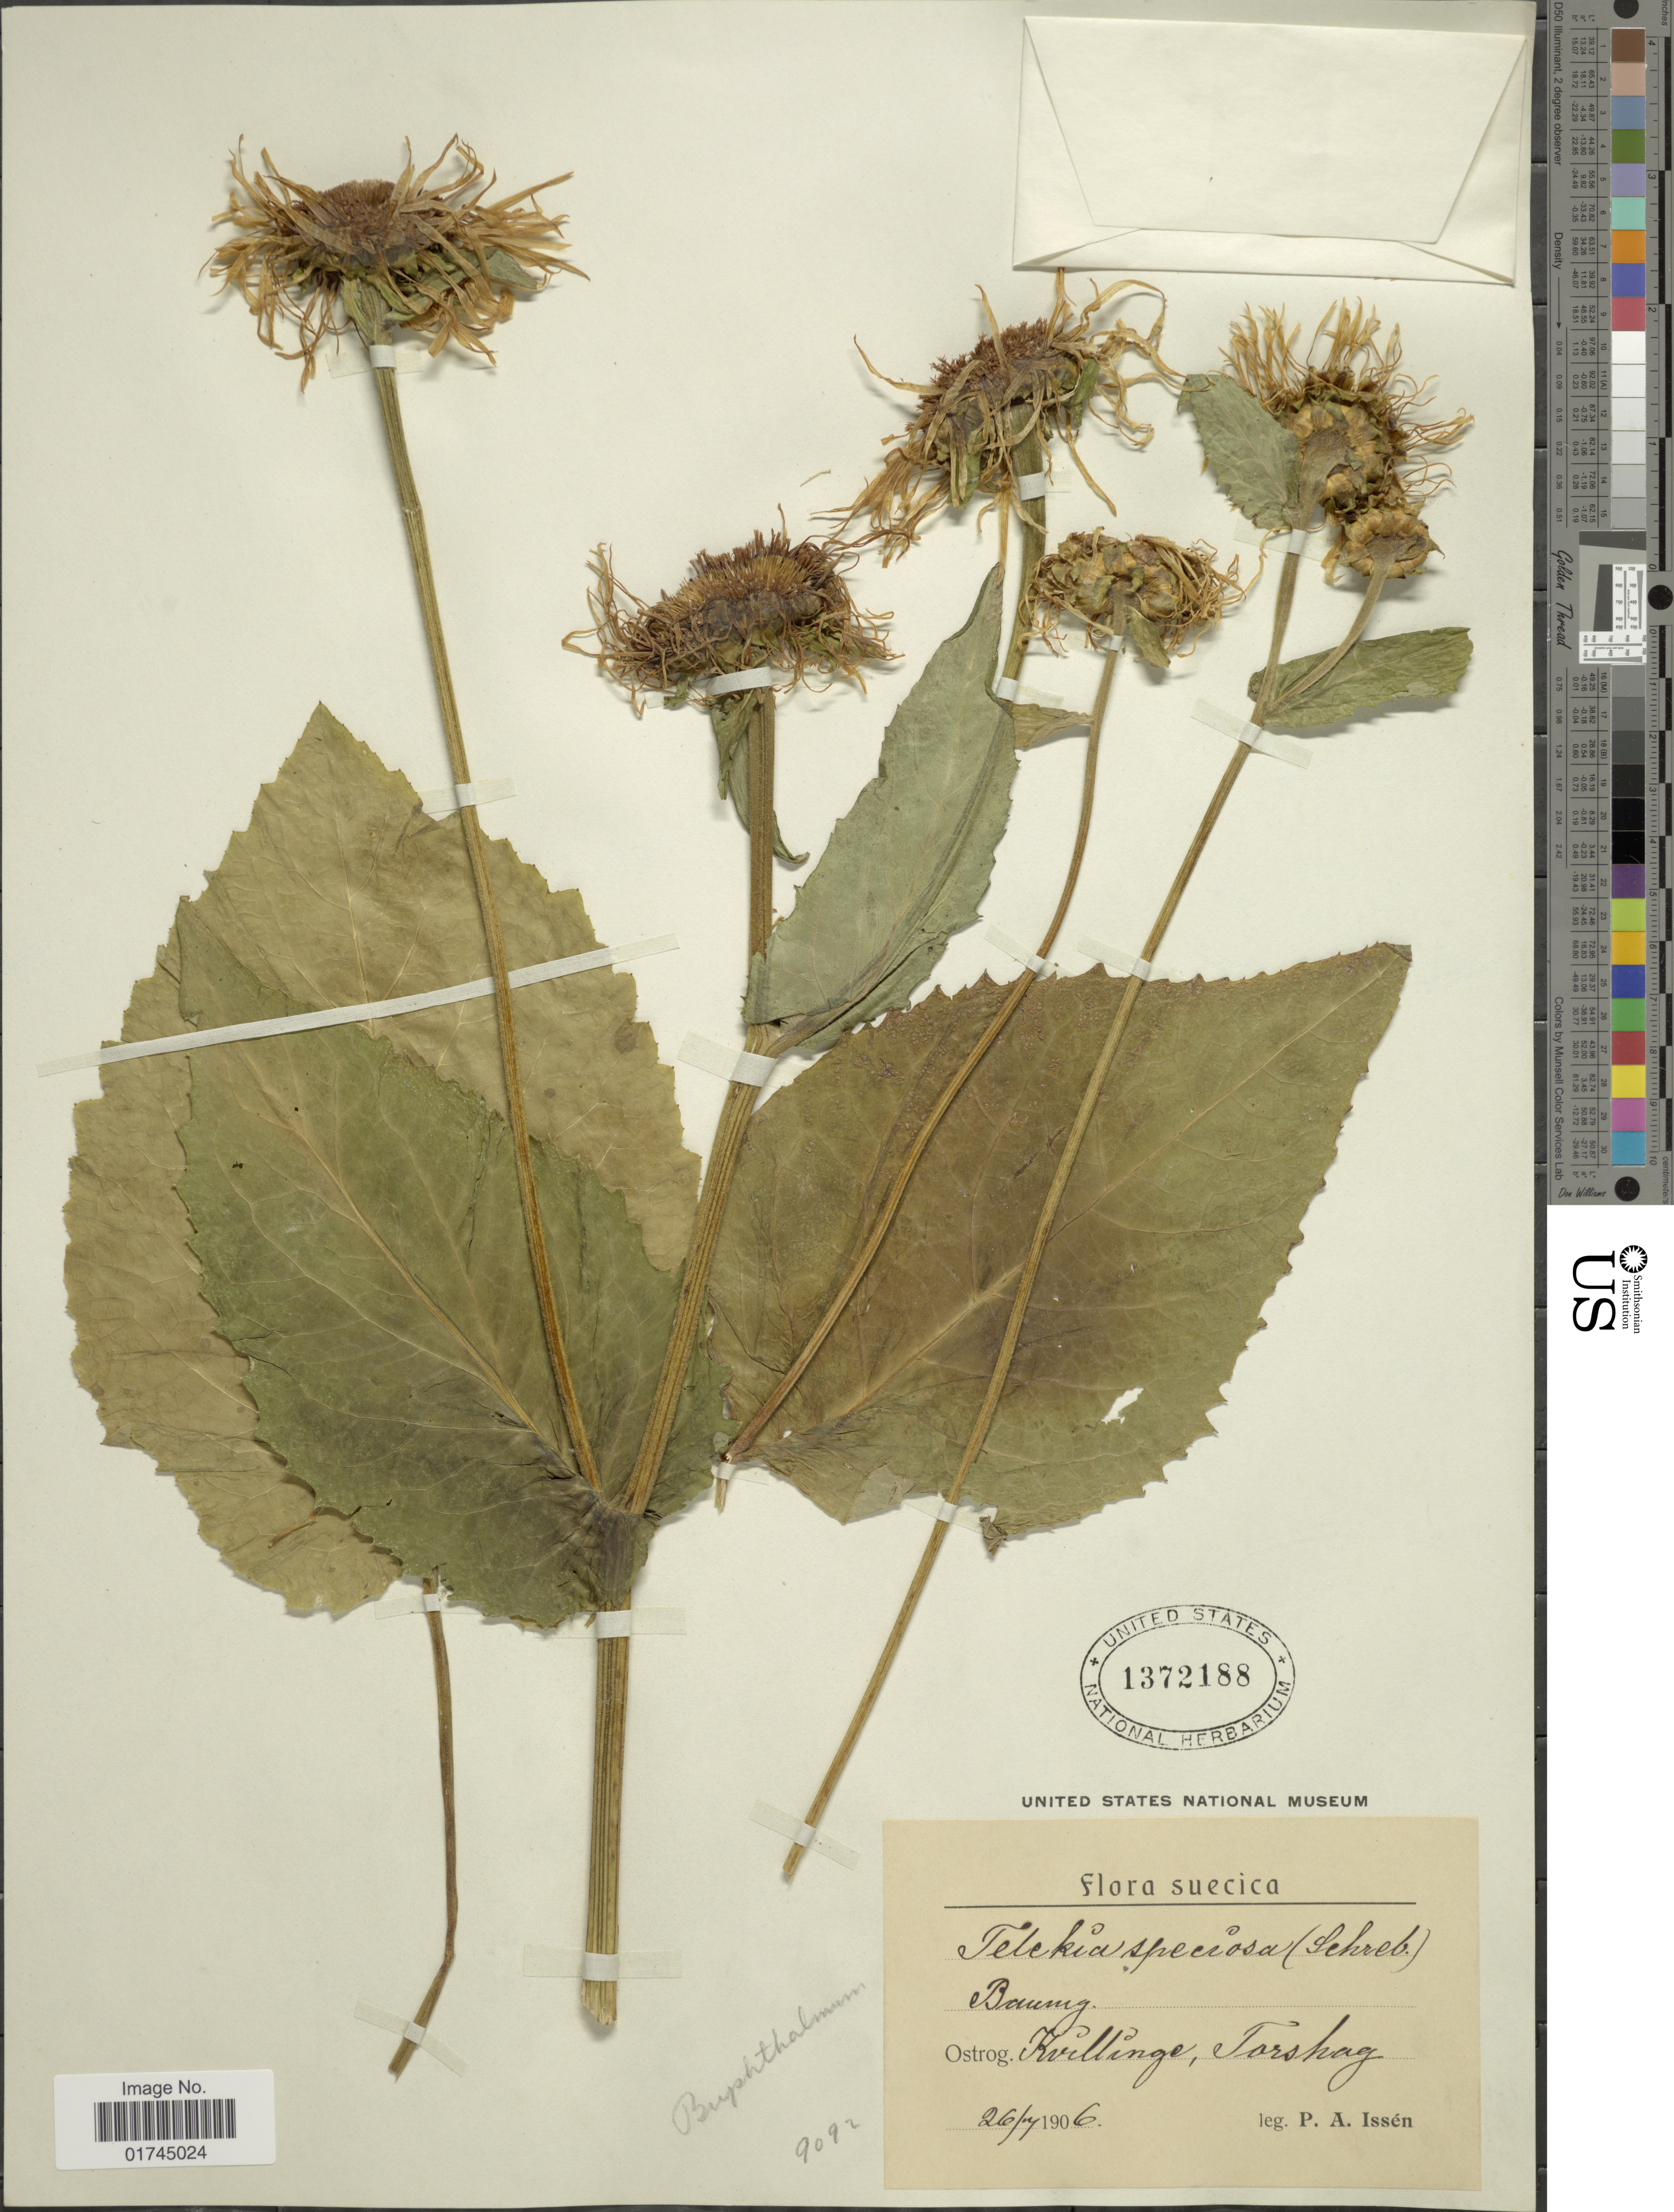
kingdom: Plantae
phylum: Tracheophyta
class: Magnoliopsida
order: Asterales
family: Asteraceae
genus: Buphthalmum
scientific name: Buphthalmum speciosum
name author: Schreb.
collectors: P. Issen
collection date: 1906-07-26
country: Sweden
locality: Suecica, Ostrog. Kvillinge, Tarsbag.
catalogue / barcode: US 1372188